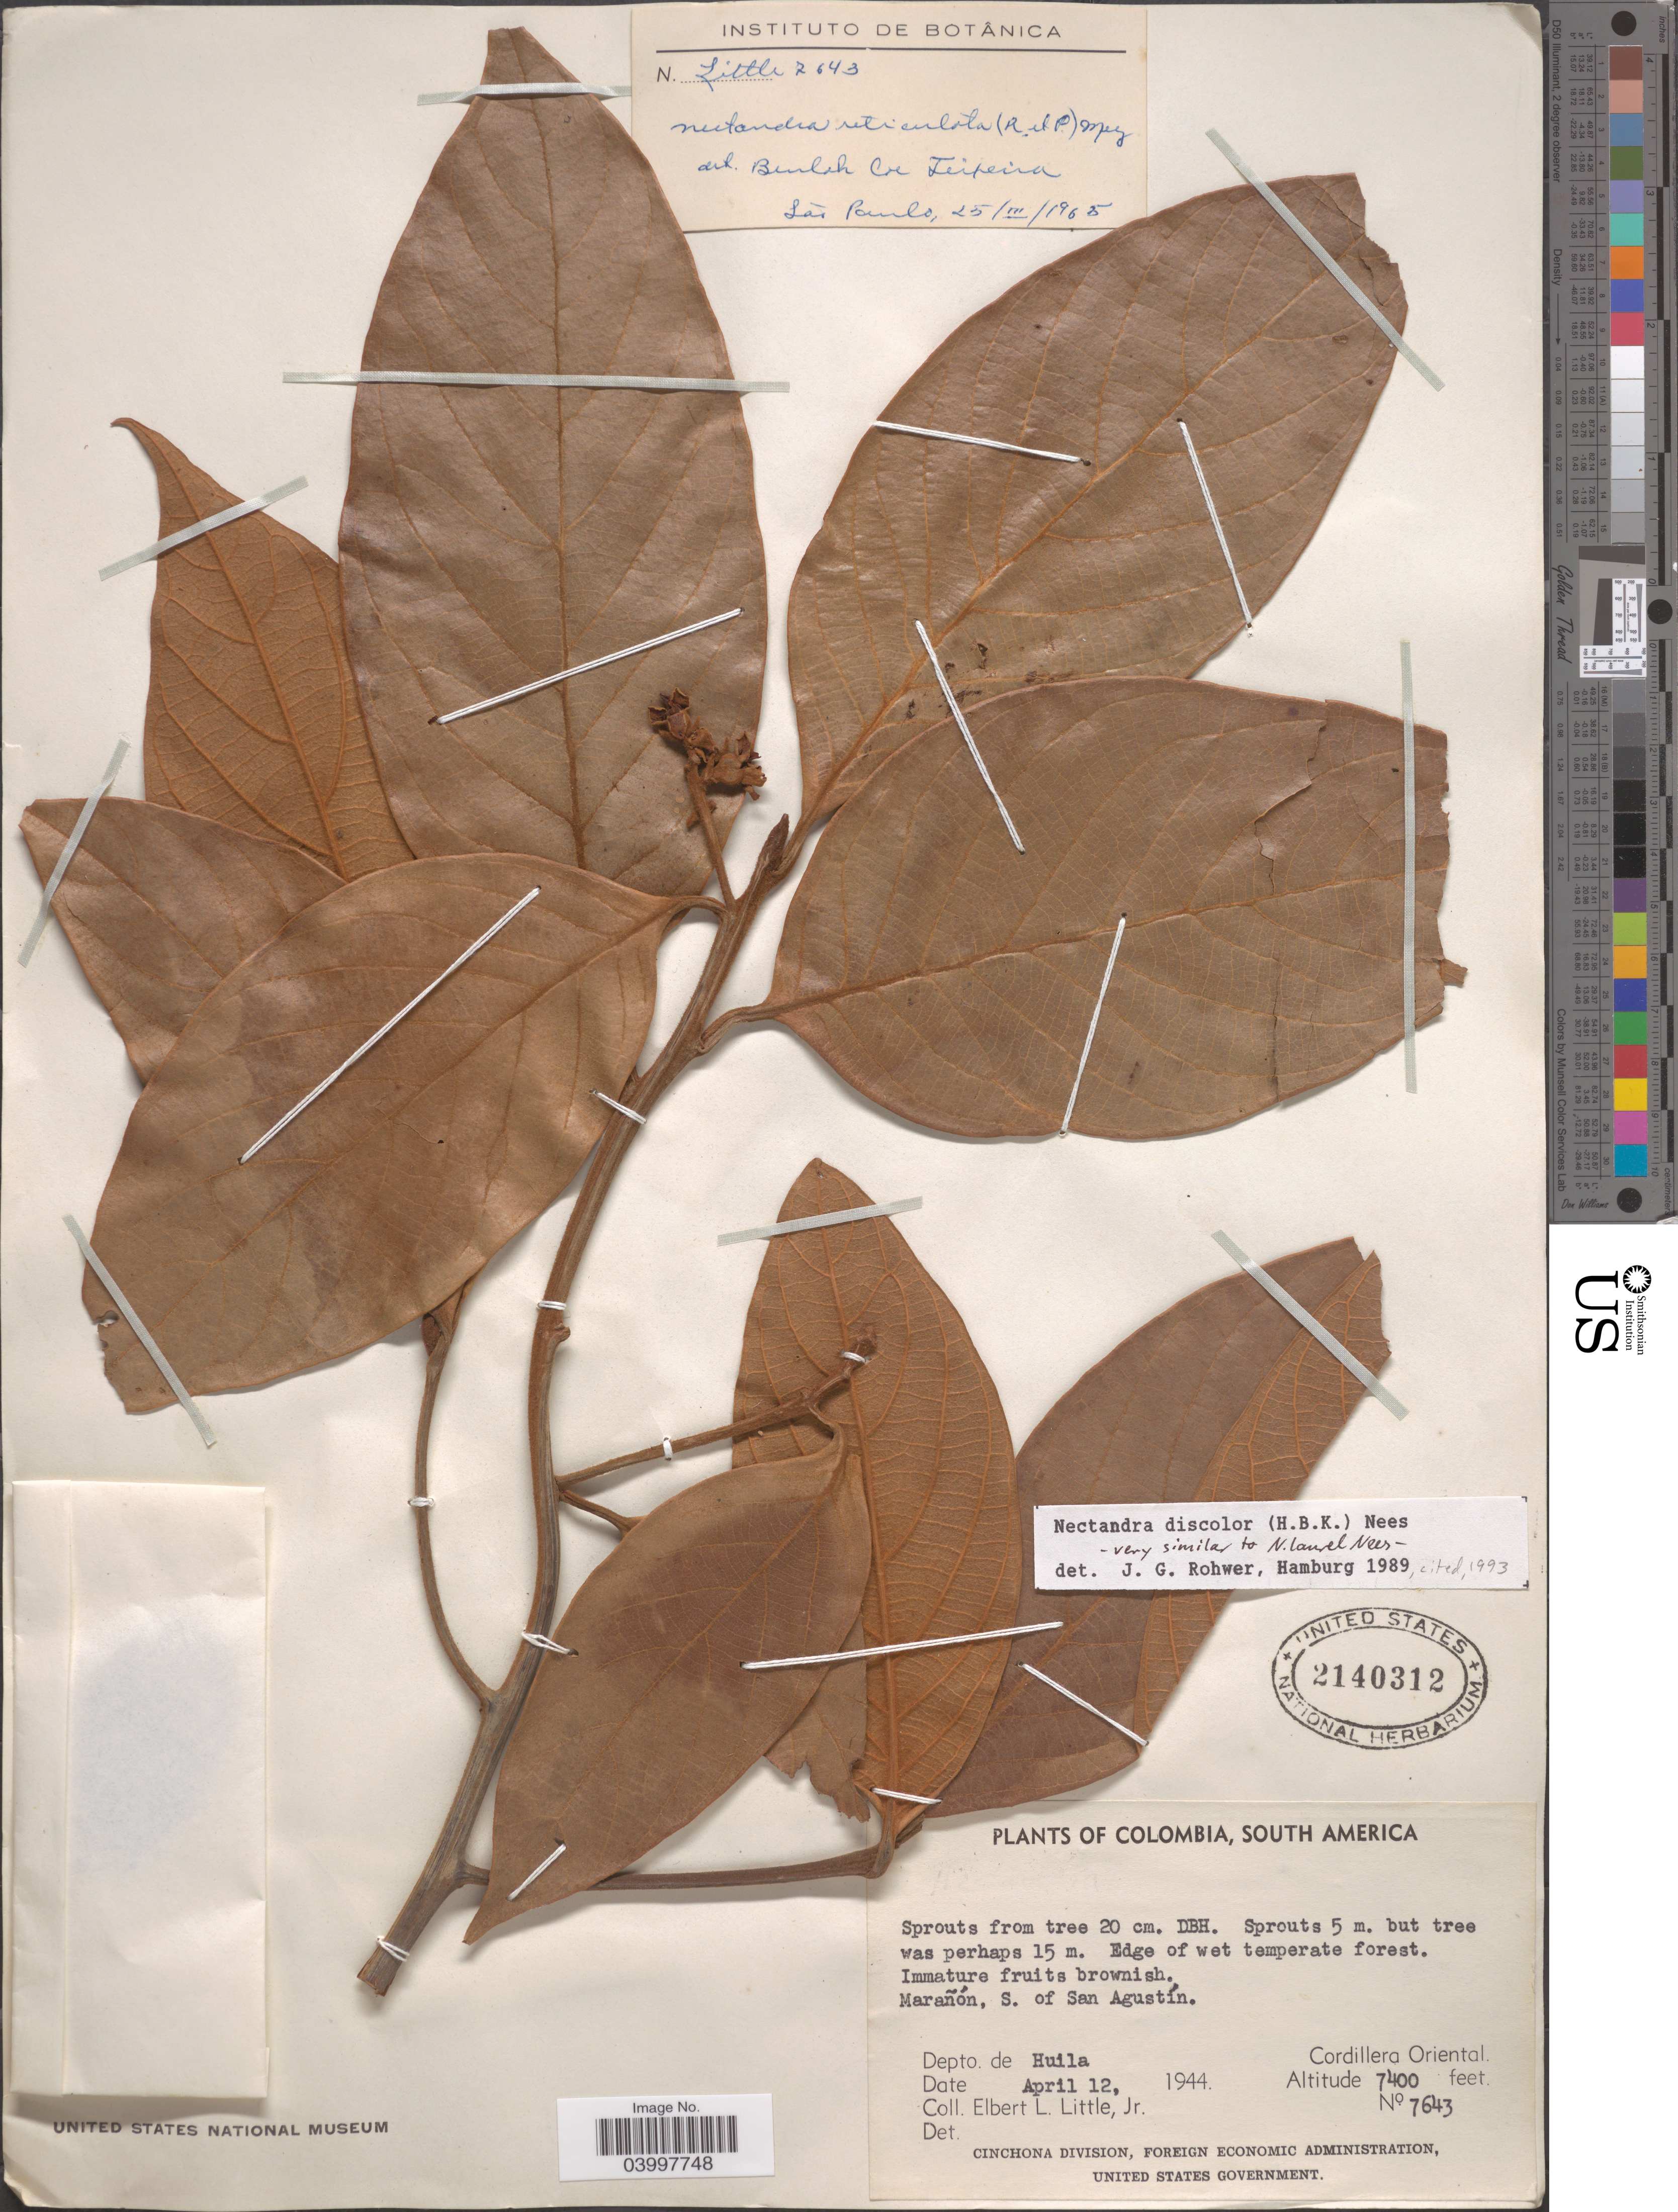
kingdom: Plantae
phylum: Tracheophyta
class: Magnoliopsida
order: Laurales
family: Lauraceae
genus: Ocotea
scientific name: Ocotea discolor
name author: (Kunth & Nees) Nees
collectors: E. L. Little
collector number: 7643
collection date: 1944-04-12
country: Colombia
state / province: Huila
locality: Marañón, S. of San Agustín. Depto. de Huila. Cordillera Oriental.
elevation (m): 2256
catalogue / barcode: US 2140312